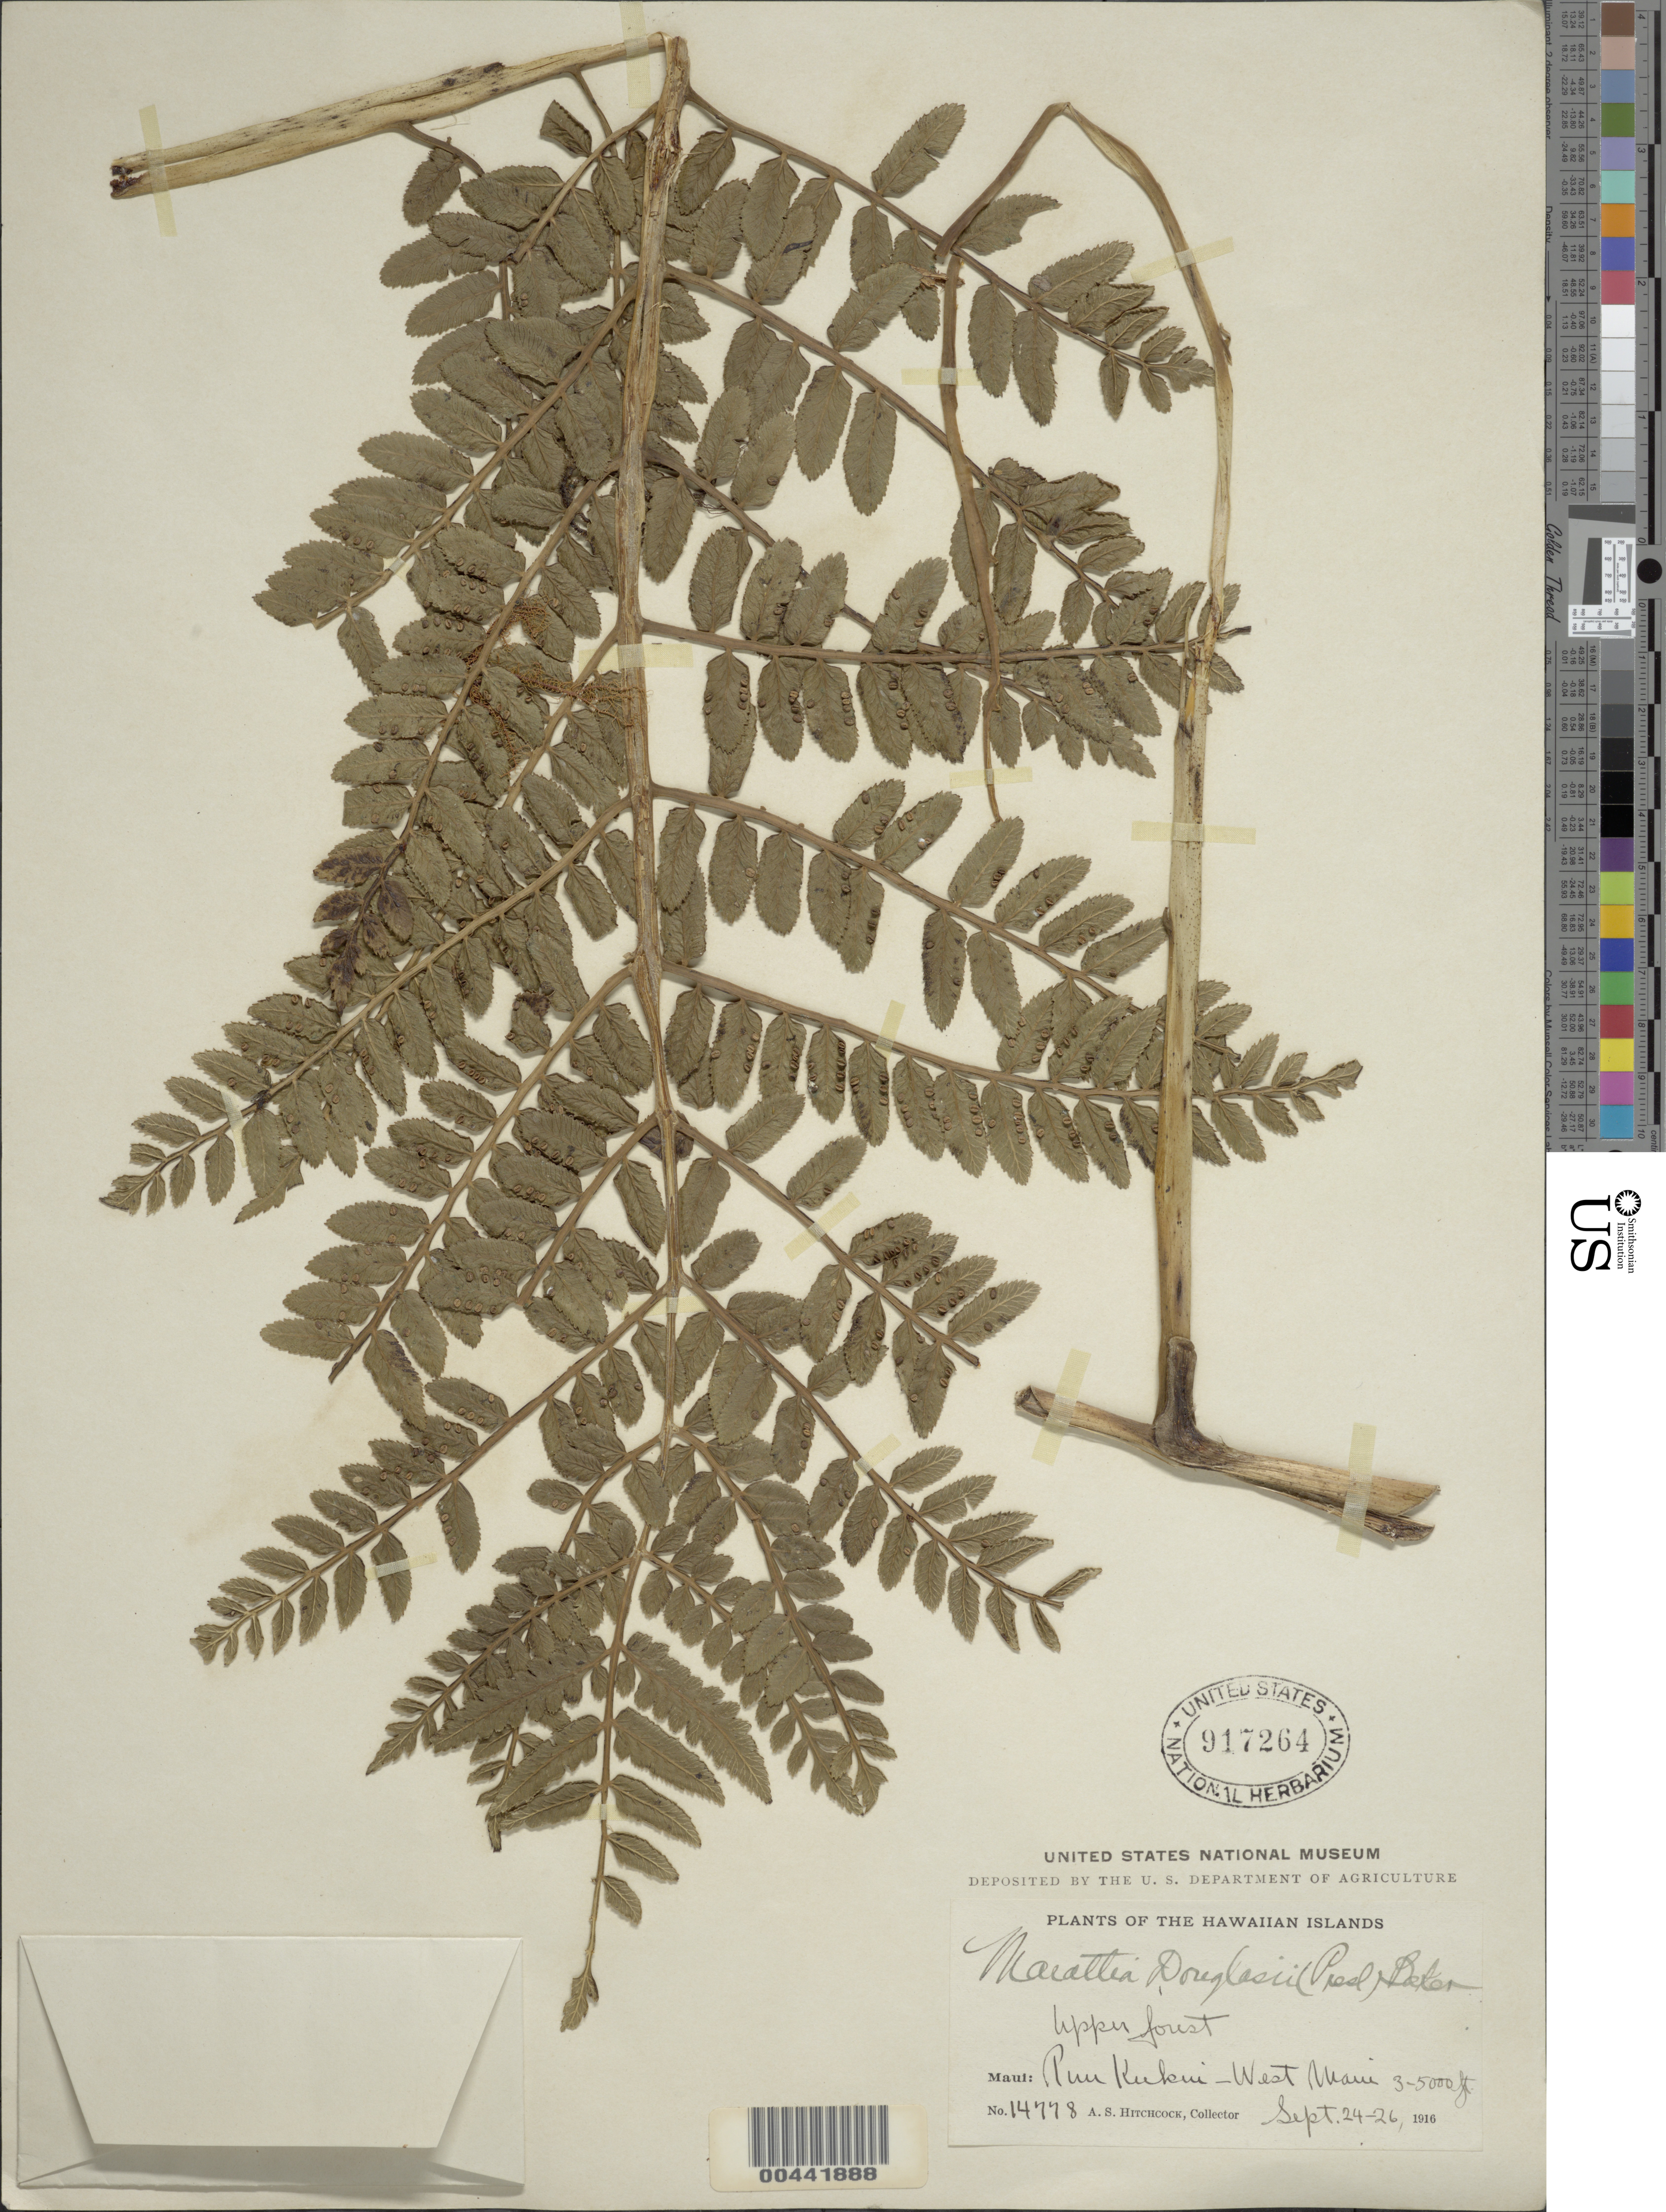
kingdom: Plantae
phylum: Tracheophyta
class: Polypodiopsida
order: Marattiales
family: Marattiaceae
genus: Marattia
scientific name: Marattia douglasii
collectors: A. S. Hitchcock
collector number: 14778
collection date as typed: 24 Sep 1916 to 26 Sep 1916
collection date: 1916-09-24/1916-09-26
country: United States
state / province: Hawaii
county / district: Maui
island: Maui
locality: Puu Kukui - West Maui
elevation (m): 914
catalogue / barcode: US 917264